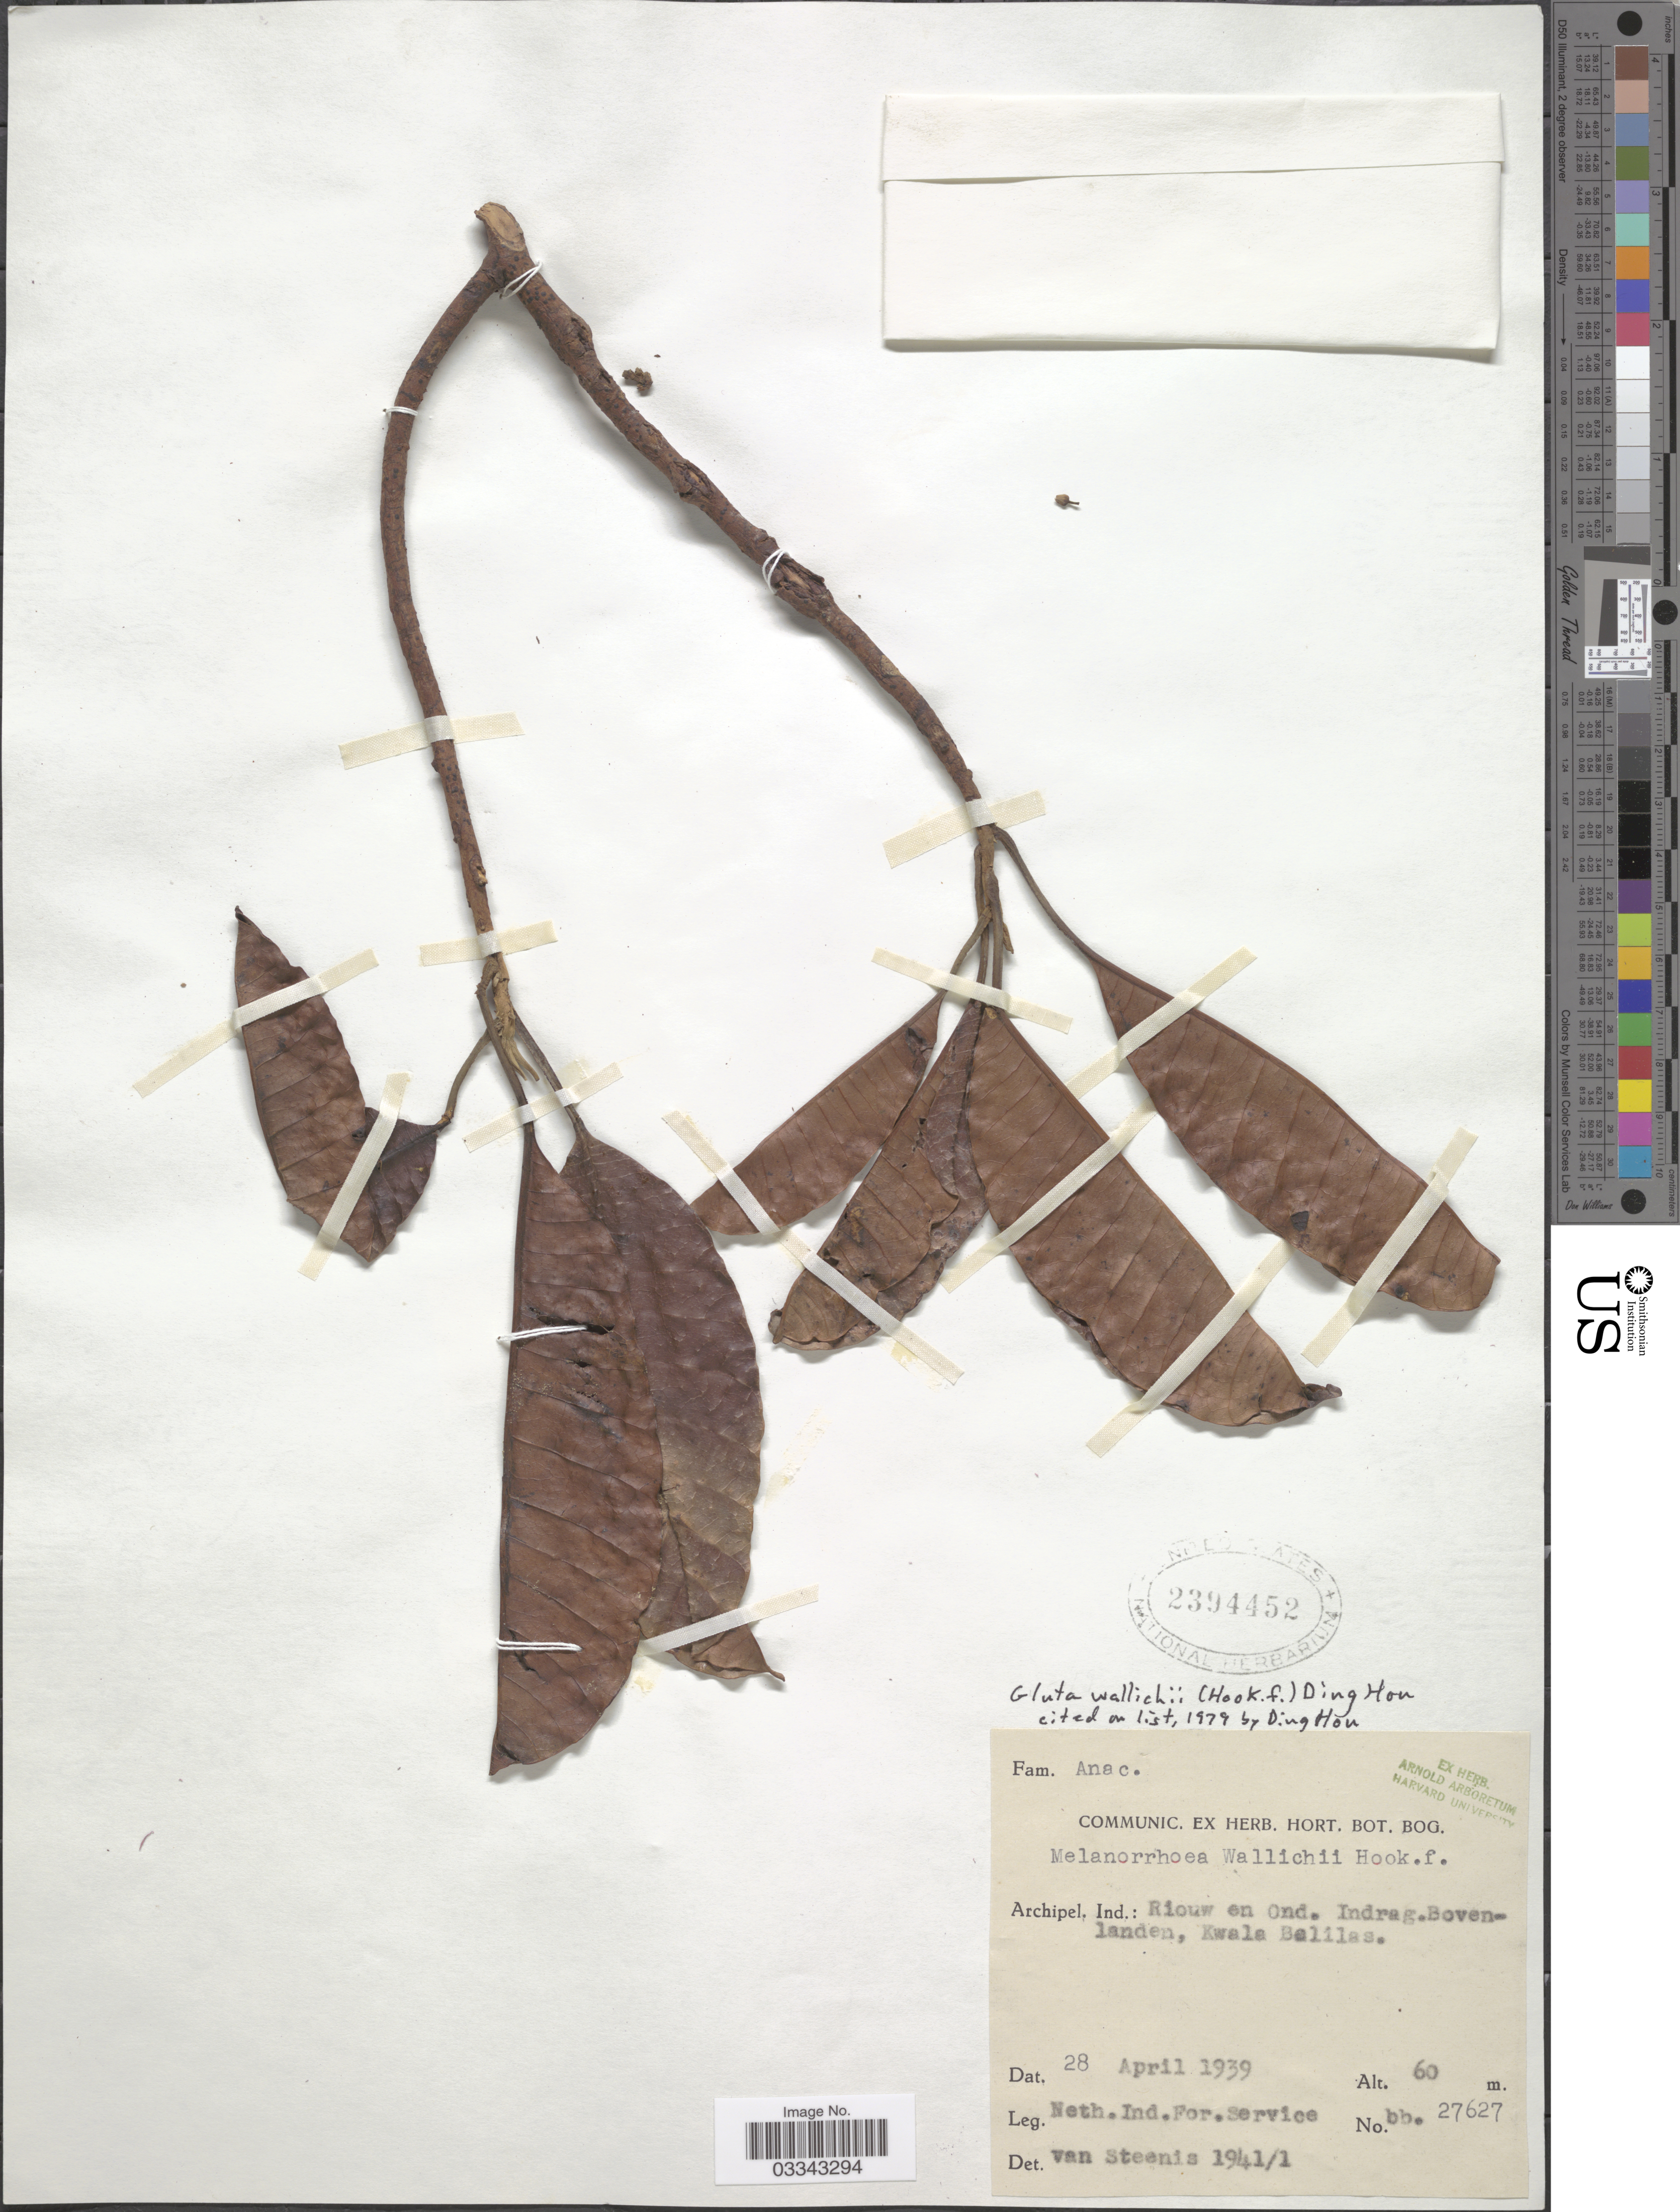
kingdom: Plantae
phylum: Tracheophyta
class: Magnoliopsida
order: Sapindales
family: Anacardiaceae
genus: Gluta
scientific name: Gluta wallichii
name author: (Hook. f.) Ding Hou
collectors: Neth. Ind. For. Service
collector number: bb. 27627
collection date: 1939-04-28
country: Indonesia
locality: Archipel. Ind.: Riouw en Ond. Indrag. Bovenlanden, Kwala Belilas.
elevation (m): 60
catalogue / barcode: US 2394452